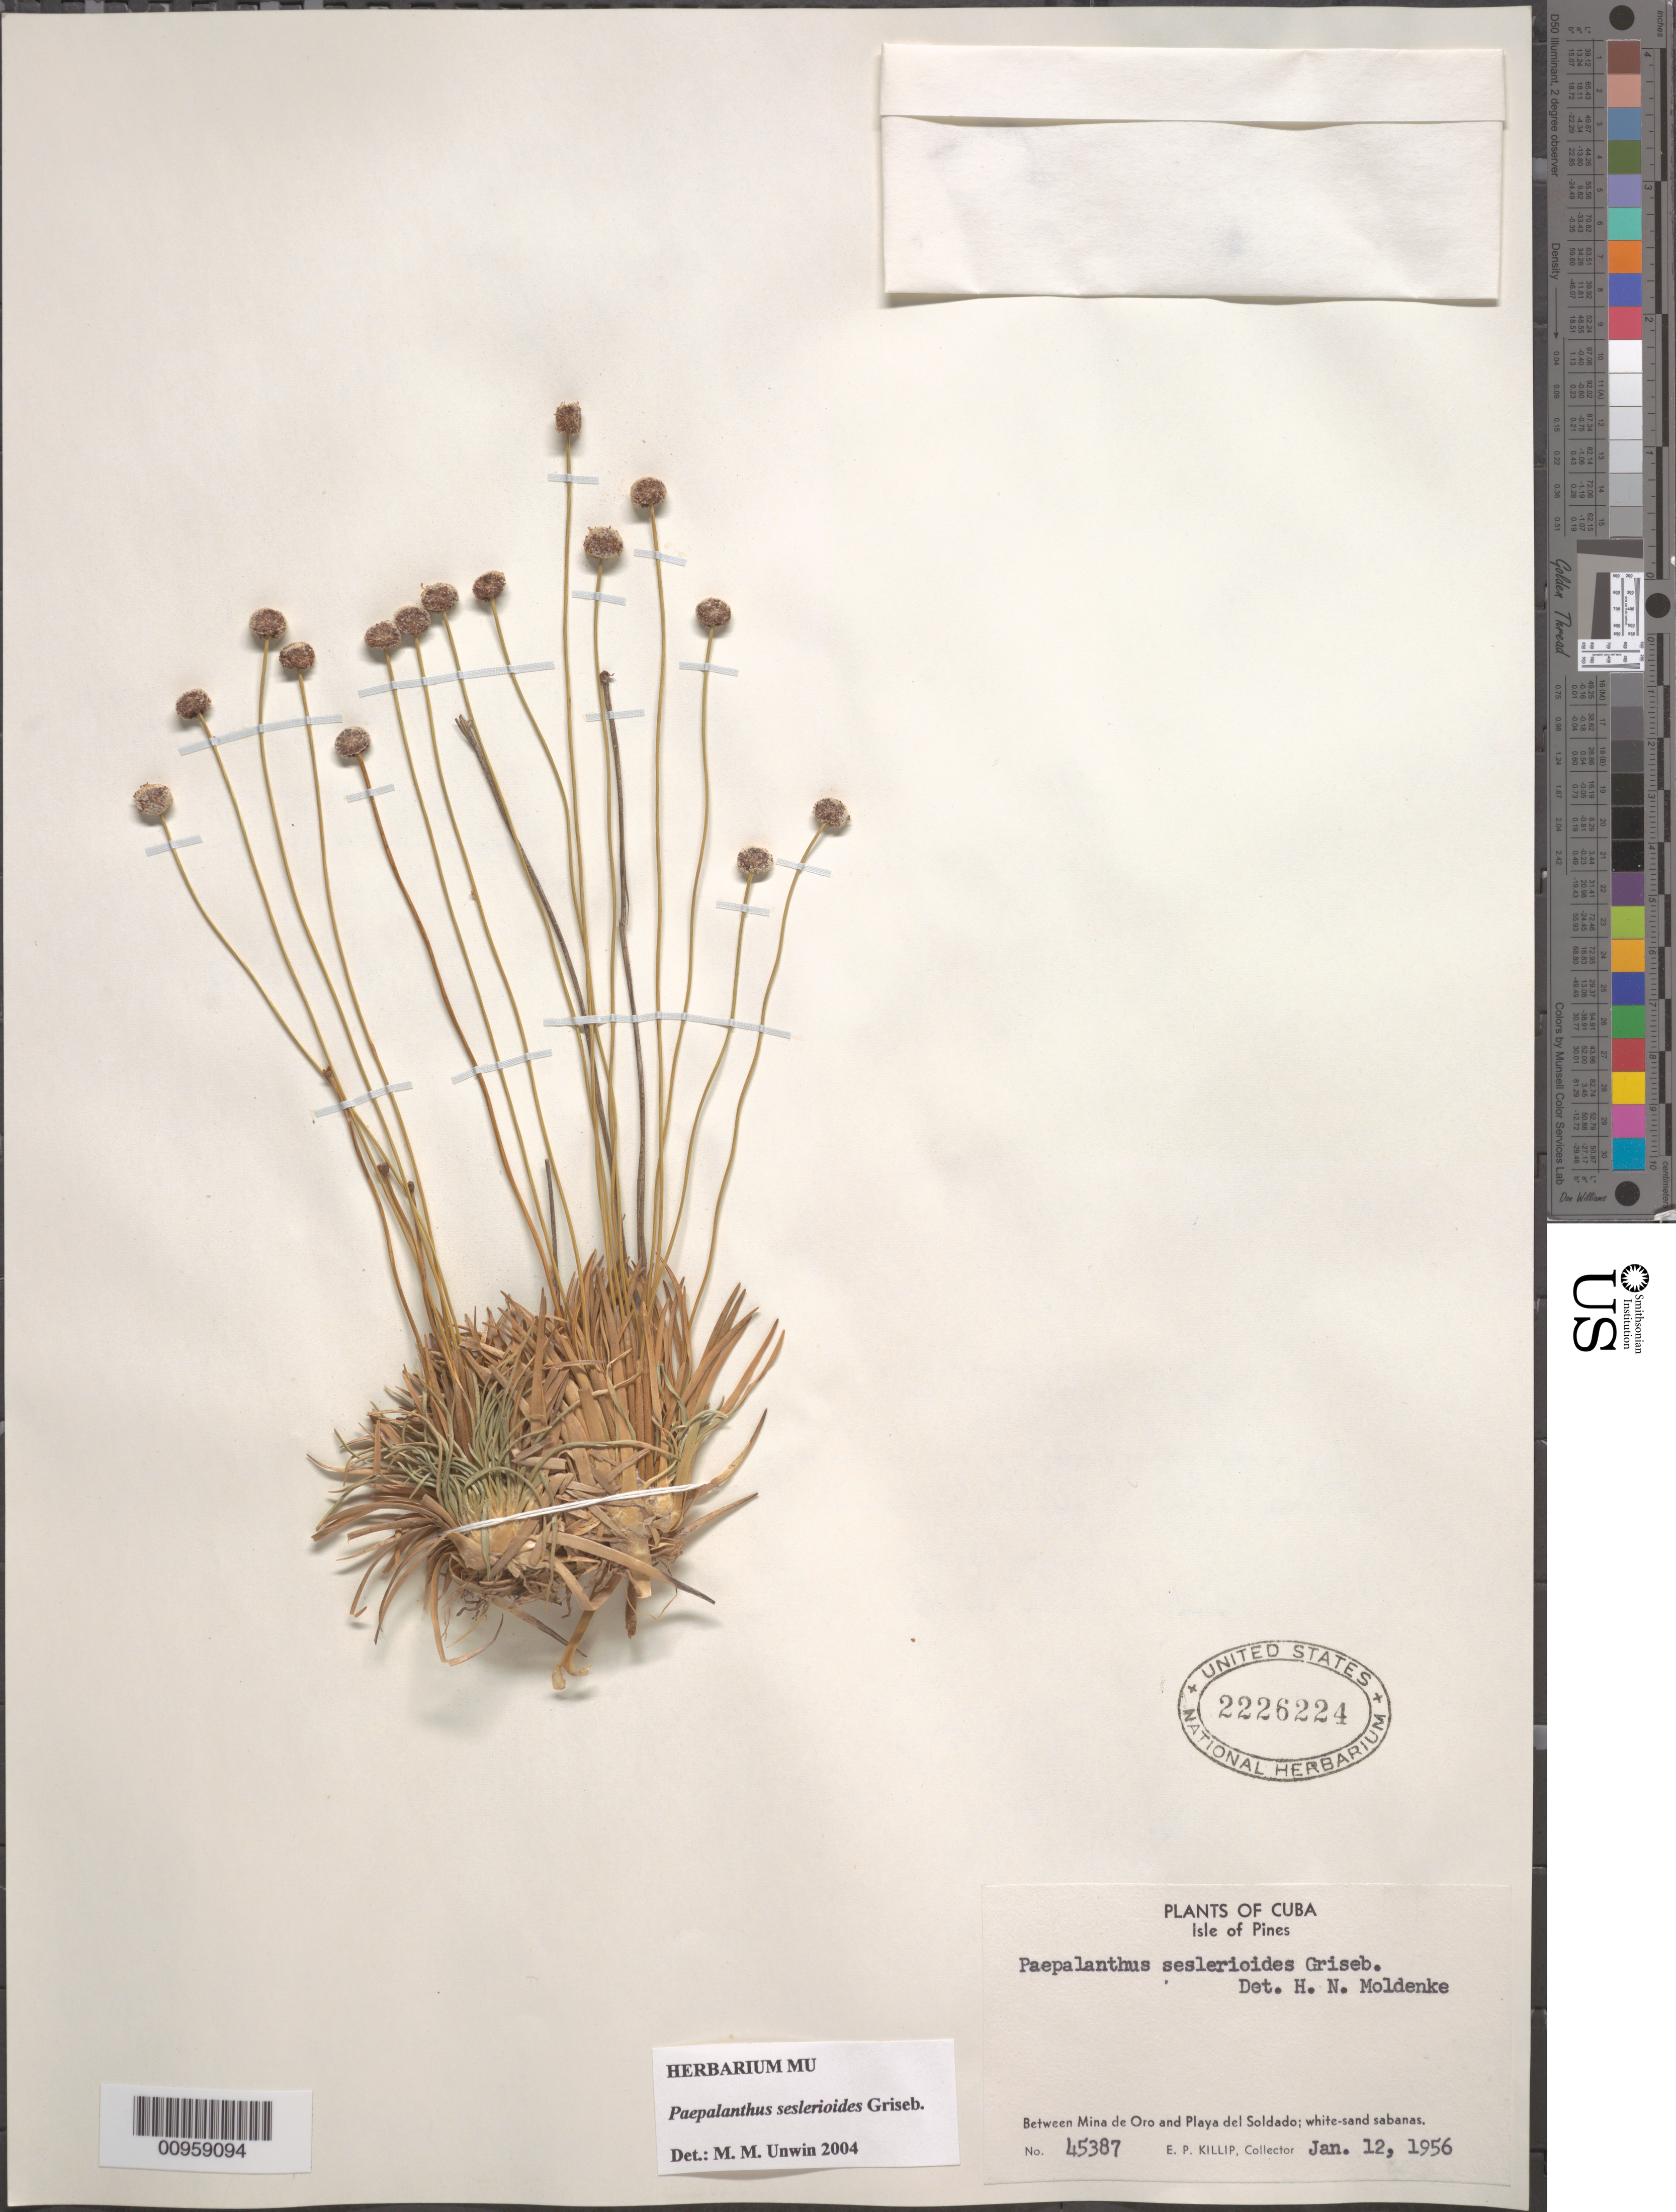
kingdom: Plantae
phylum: Tracheophyta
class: Liliopsida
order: Poales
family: Eriocaulaceae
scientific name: Giuliettia seslerioides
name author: (Griseb.) Andrino & Sano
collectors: E. P. Killip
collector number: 45387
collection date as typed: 12 Jan 1956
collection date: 1956-01-12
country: Cuba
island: Isla de la Juventud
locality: Isle of Pines, between Mina de Oro and Playa del Soldado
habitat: white-sand savannas.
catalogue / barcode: US 2226224